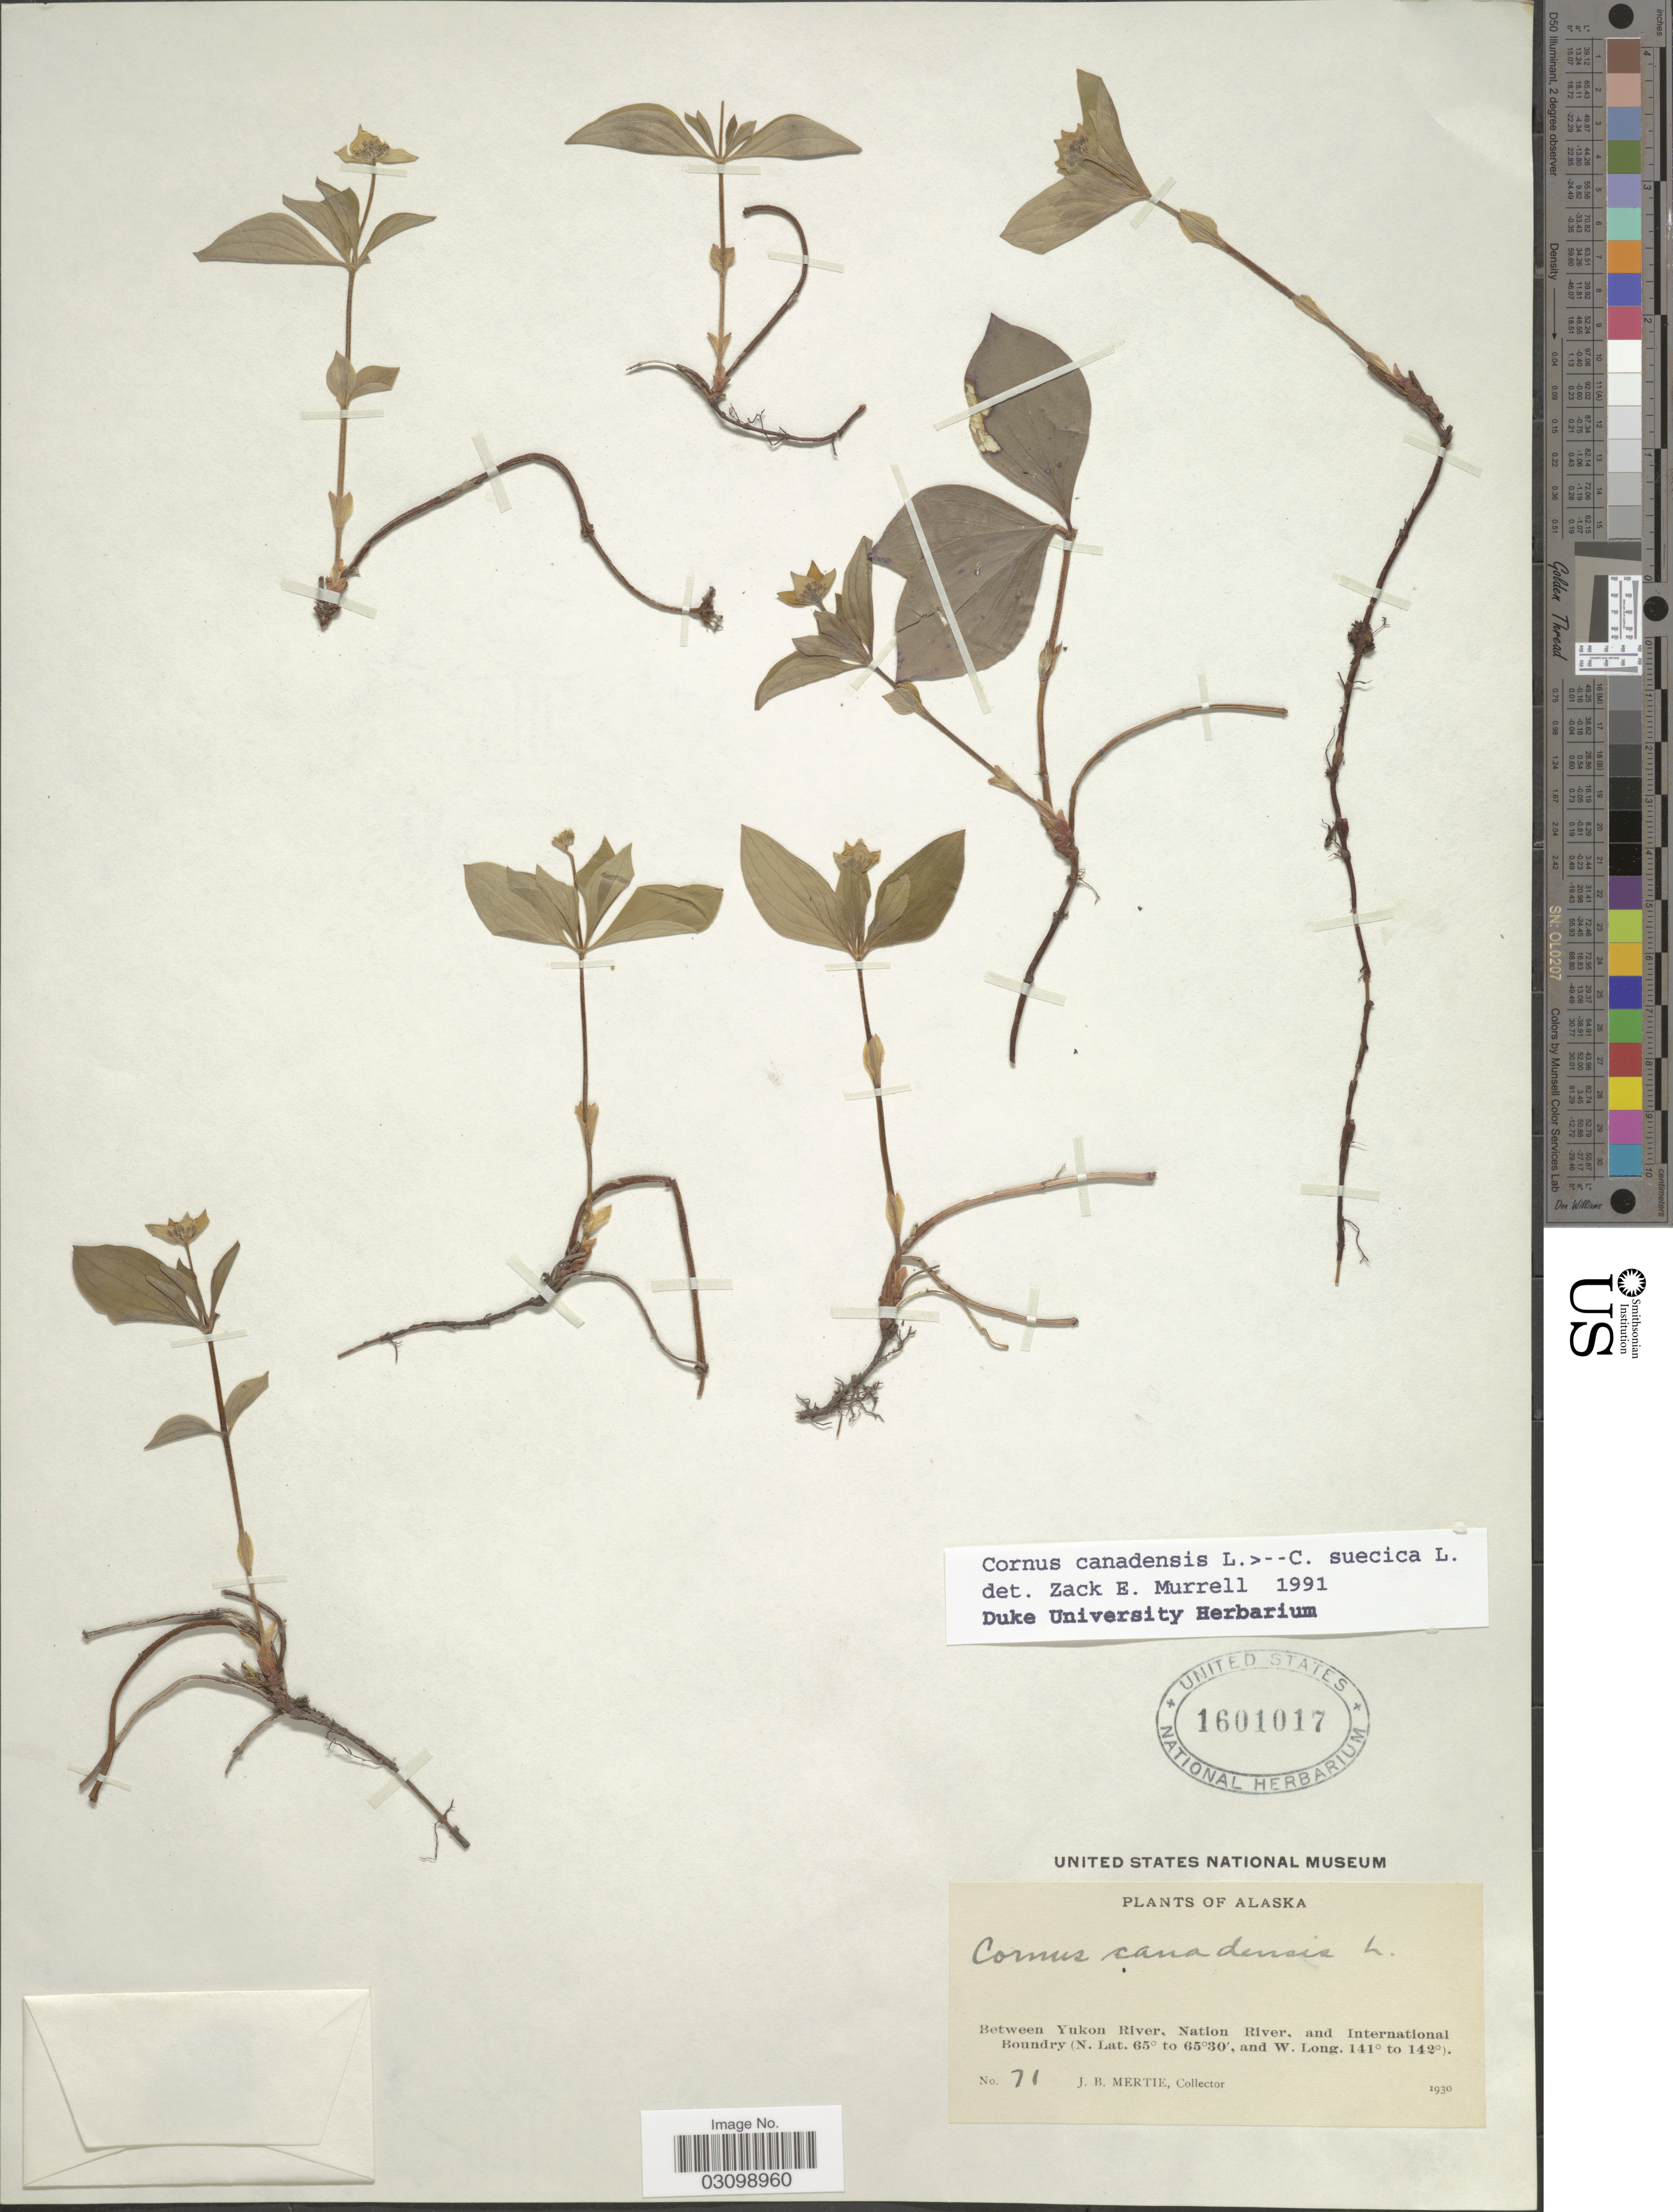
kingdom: Plantae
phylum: Tracheophyta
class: Magnoliopsida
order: Cornales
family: Cornaceae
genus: Cornus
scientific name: Cornus sp.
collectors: J. Mertie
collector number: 71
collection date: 1930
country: United States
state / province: Alaska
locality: Between Yukon River, Nation River, and International Boundary.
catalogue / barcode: US 1601017